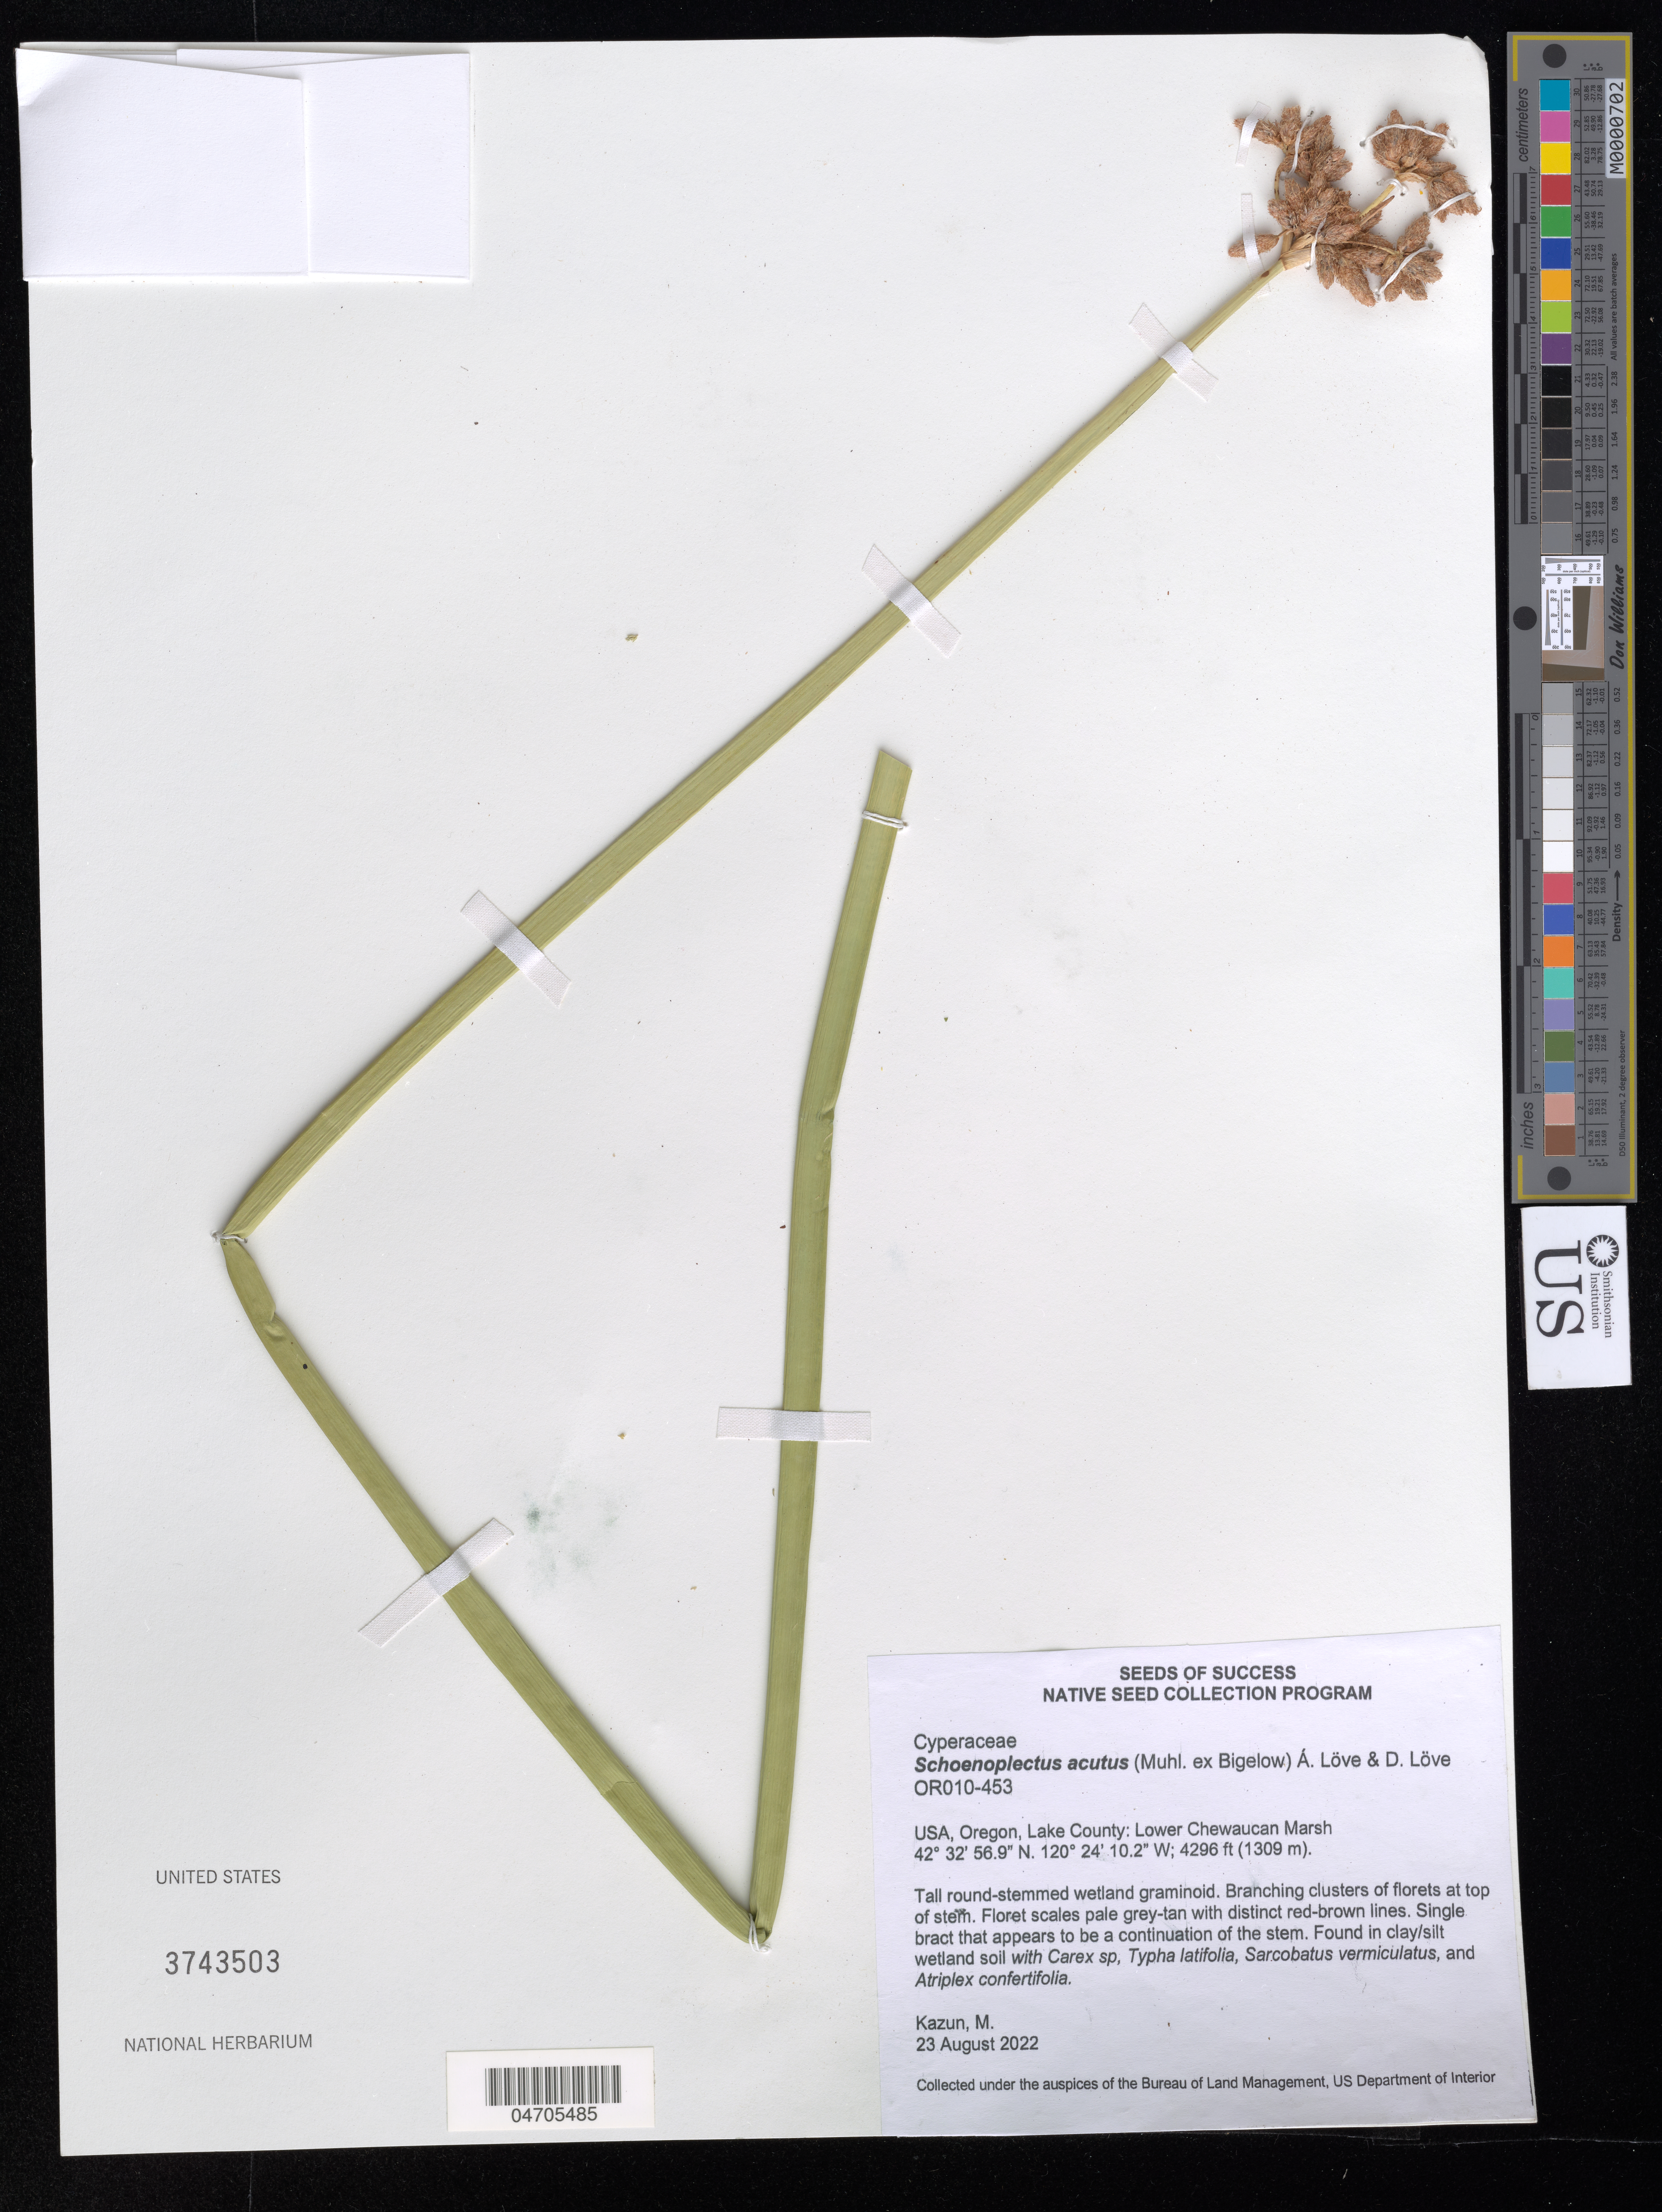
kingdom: Plantae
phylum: Tracheophyta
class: Liliopsida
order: Poales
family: Cyperaceae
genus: Schoenoplectus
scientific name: Schoenoplectus acutus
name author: (Muhl. ex Bigelow) Á. Löve & D. Löve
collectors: Kazun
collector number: OR010-453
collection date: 2022-08-23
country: United States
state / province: Oregon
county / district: Lake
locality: Lake County: Lower Chewaucan Marsh.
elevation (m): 1309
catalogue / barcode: US 3743503